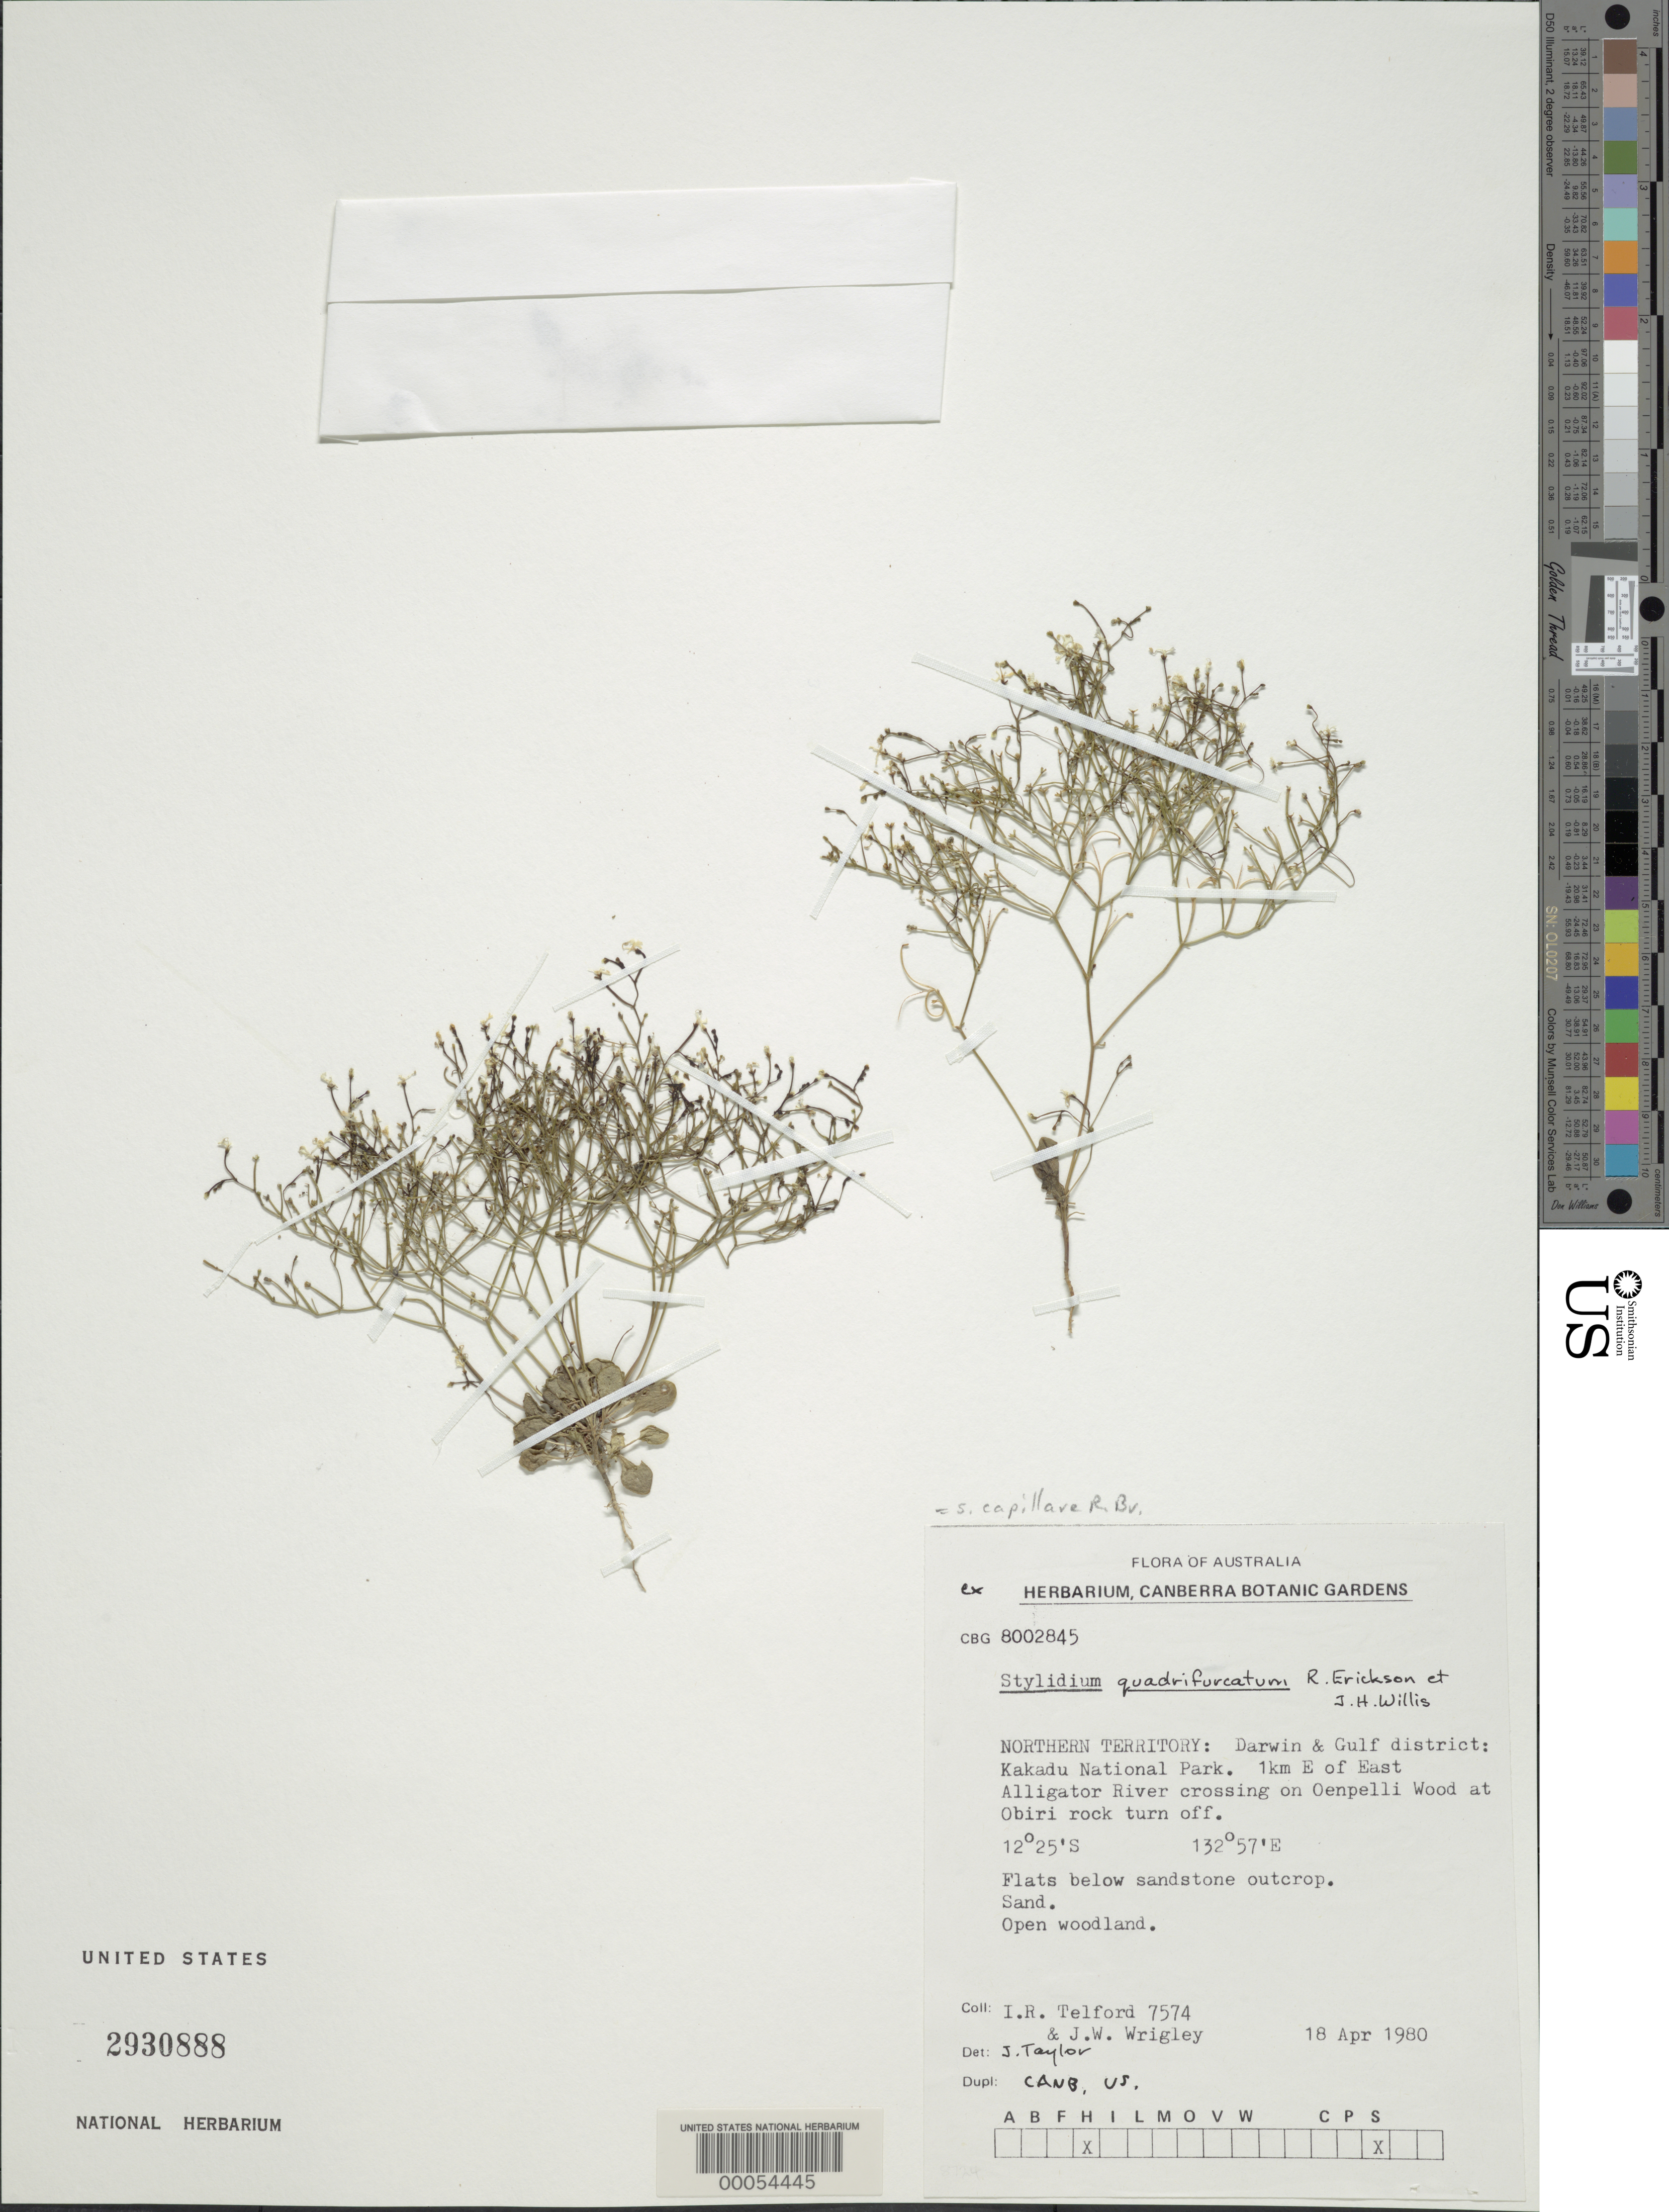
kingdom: Plantae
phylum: Tracheophyta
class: Magnoliopsida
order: Asterales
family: Stylidiaceae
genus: Stylidium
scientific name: Stylidium quadrifurcatum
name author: F.L. Erickson & J.H. Willis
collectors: I. R. Telford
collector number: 7574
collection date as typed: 18 Apr 1980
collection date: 1980-04-18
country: Australia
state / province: Northern Territory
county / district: Darwin ?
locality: Darwin and gulf district (?), kakadu national park. 1 km e of e alligator river crossing on oenpelli wood at obiri rock turn off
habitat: Sand, open wwoland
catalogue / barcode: US 2930888